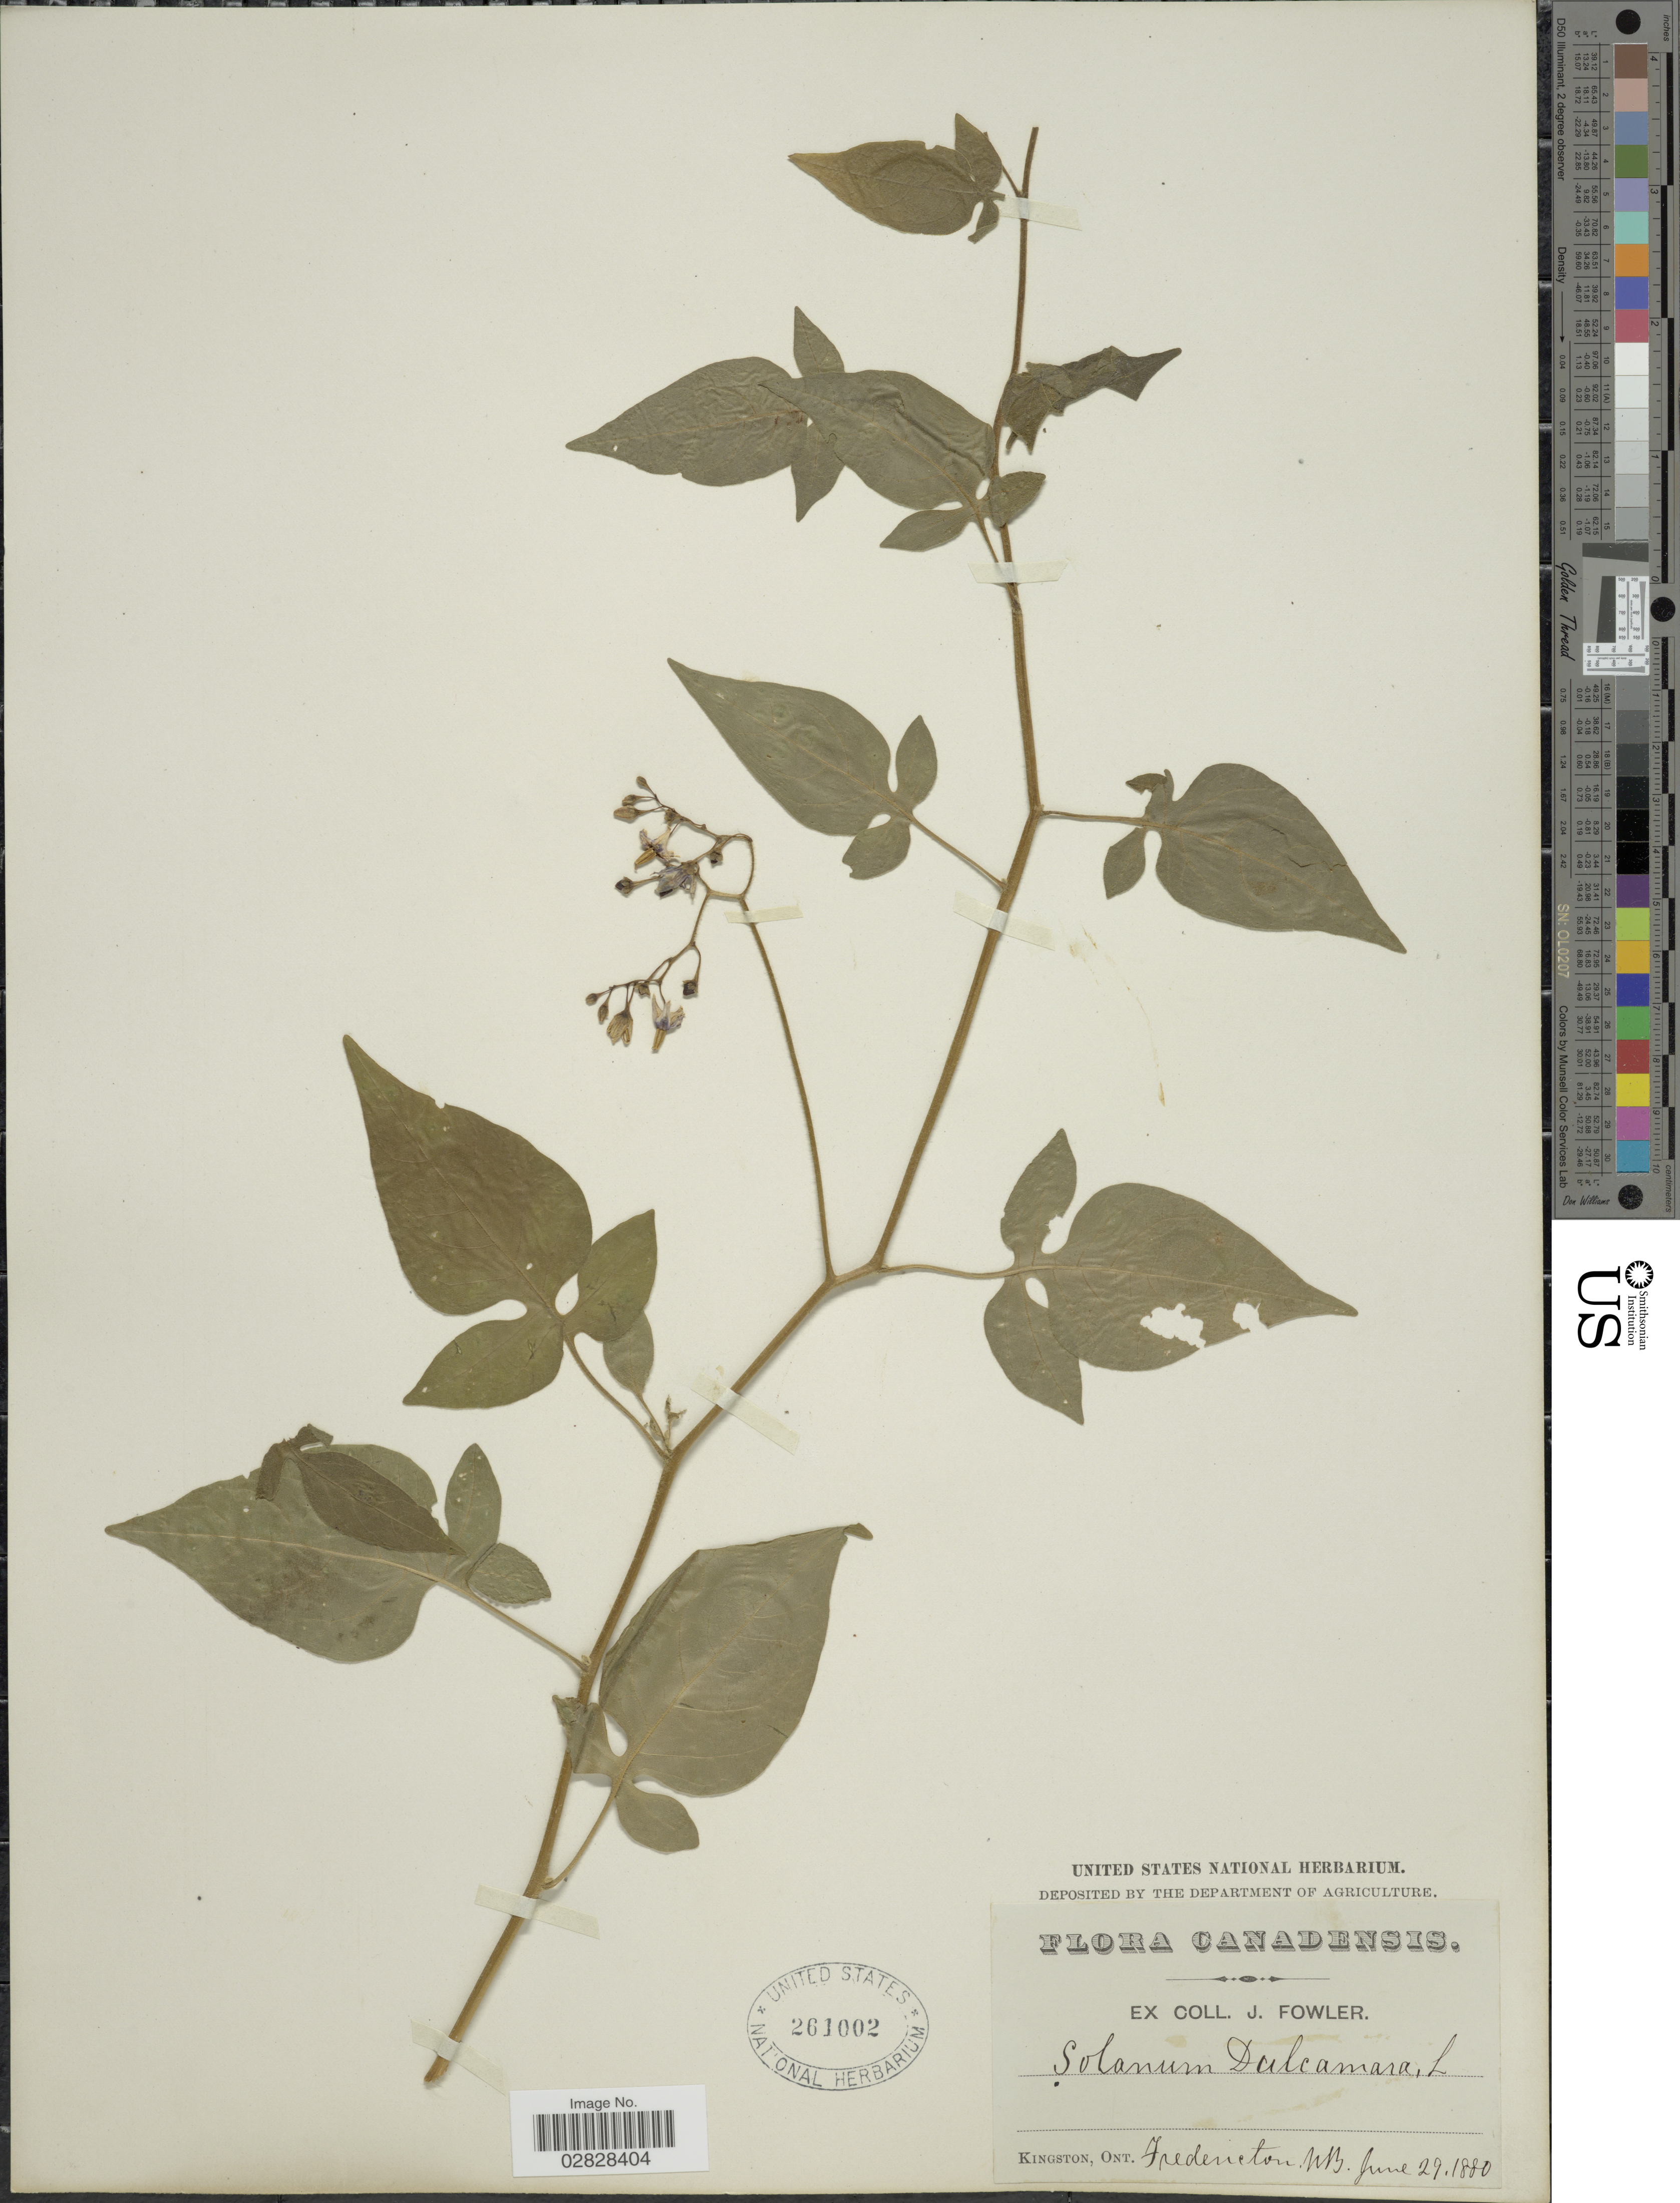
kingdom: Plantae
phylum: Tracheophyta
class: Magnoliopsida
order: Solanales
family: Solanaceae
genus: Solanum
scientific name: Solanum dulcamara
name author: L.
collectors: J. P. Fowler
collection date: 1880-06-29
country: Canada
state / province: Ontario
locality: Kingston, Ont. Fredericton, NB.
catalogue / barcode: US 261002